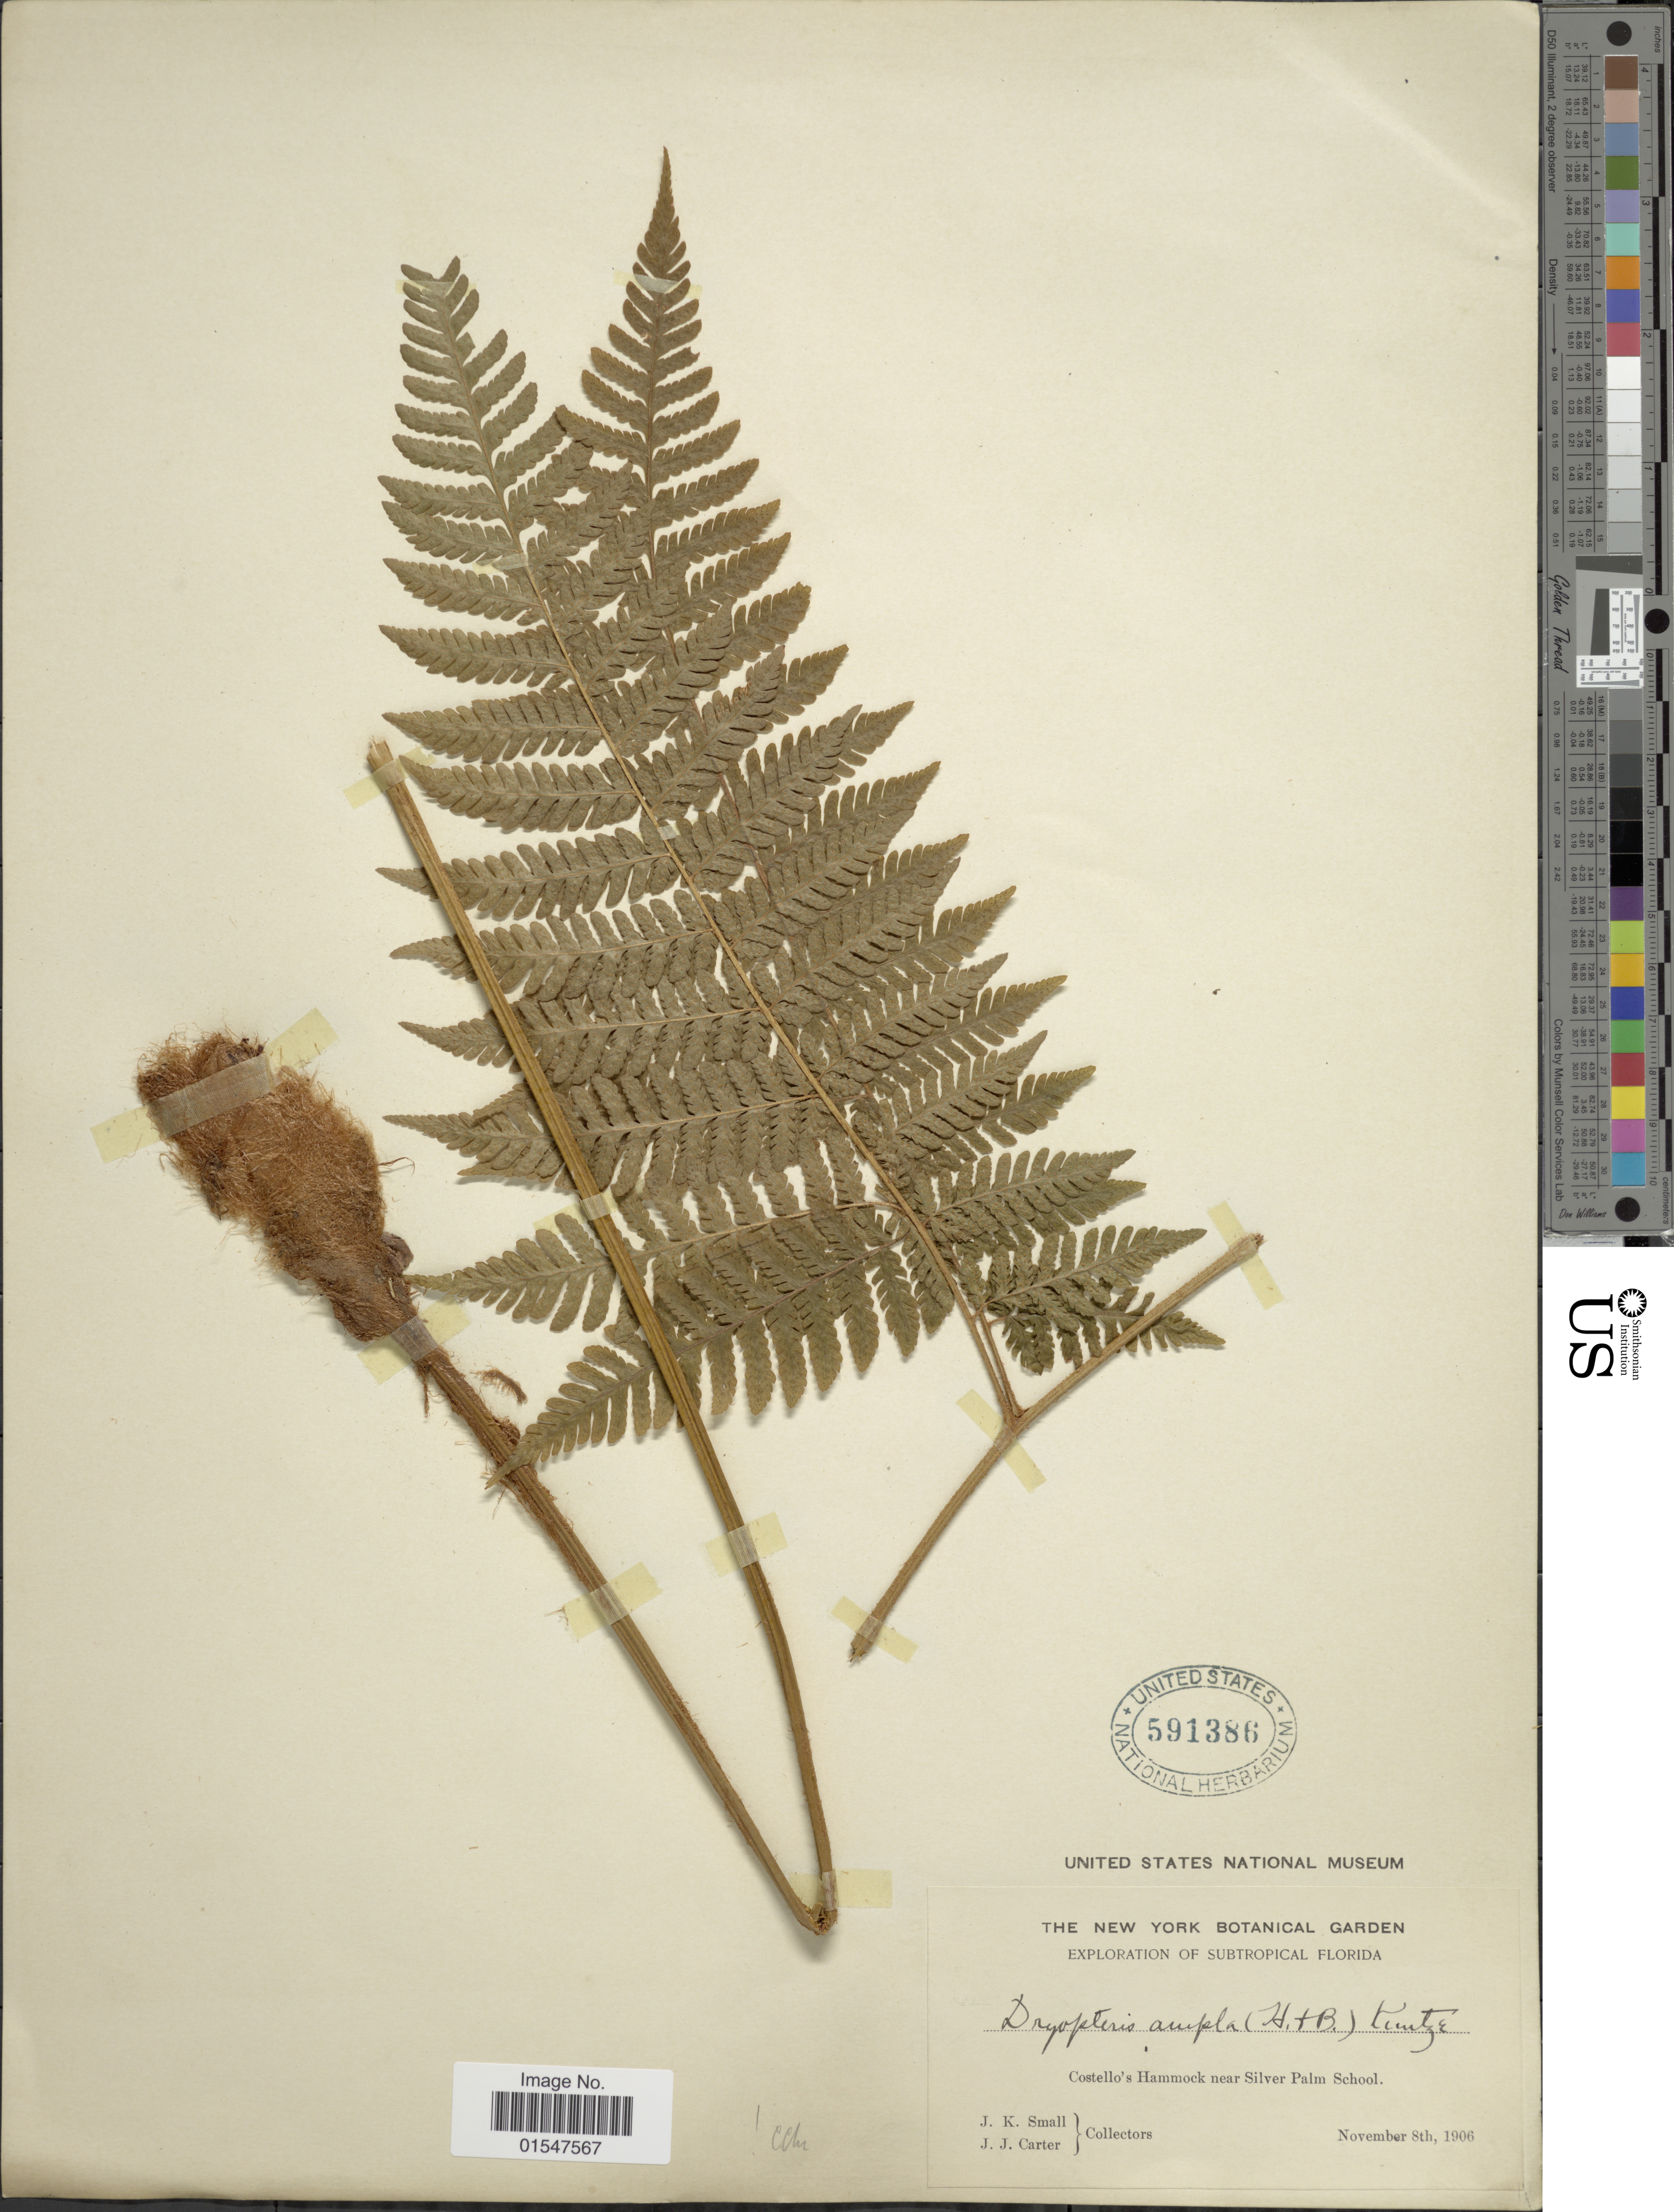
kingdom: Plantae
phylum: Tracheophyta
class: Polypodiopsida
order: Polypodiales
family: Dryopteridaceae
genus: Ctenitis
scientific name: Ctenitis sloanei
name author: (Poepp. ex Spreng.) C.V. Morton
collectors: J. K. Small & J. Carter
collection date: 1906-11-08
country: United States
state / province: Florida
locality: Subtropical Florida, Costello's Hammock near Silver Palm School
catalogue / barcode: US 591386